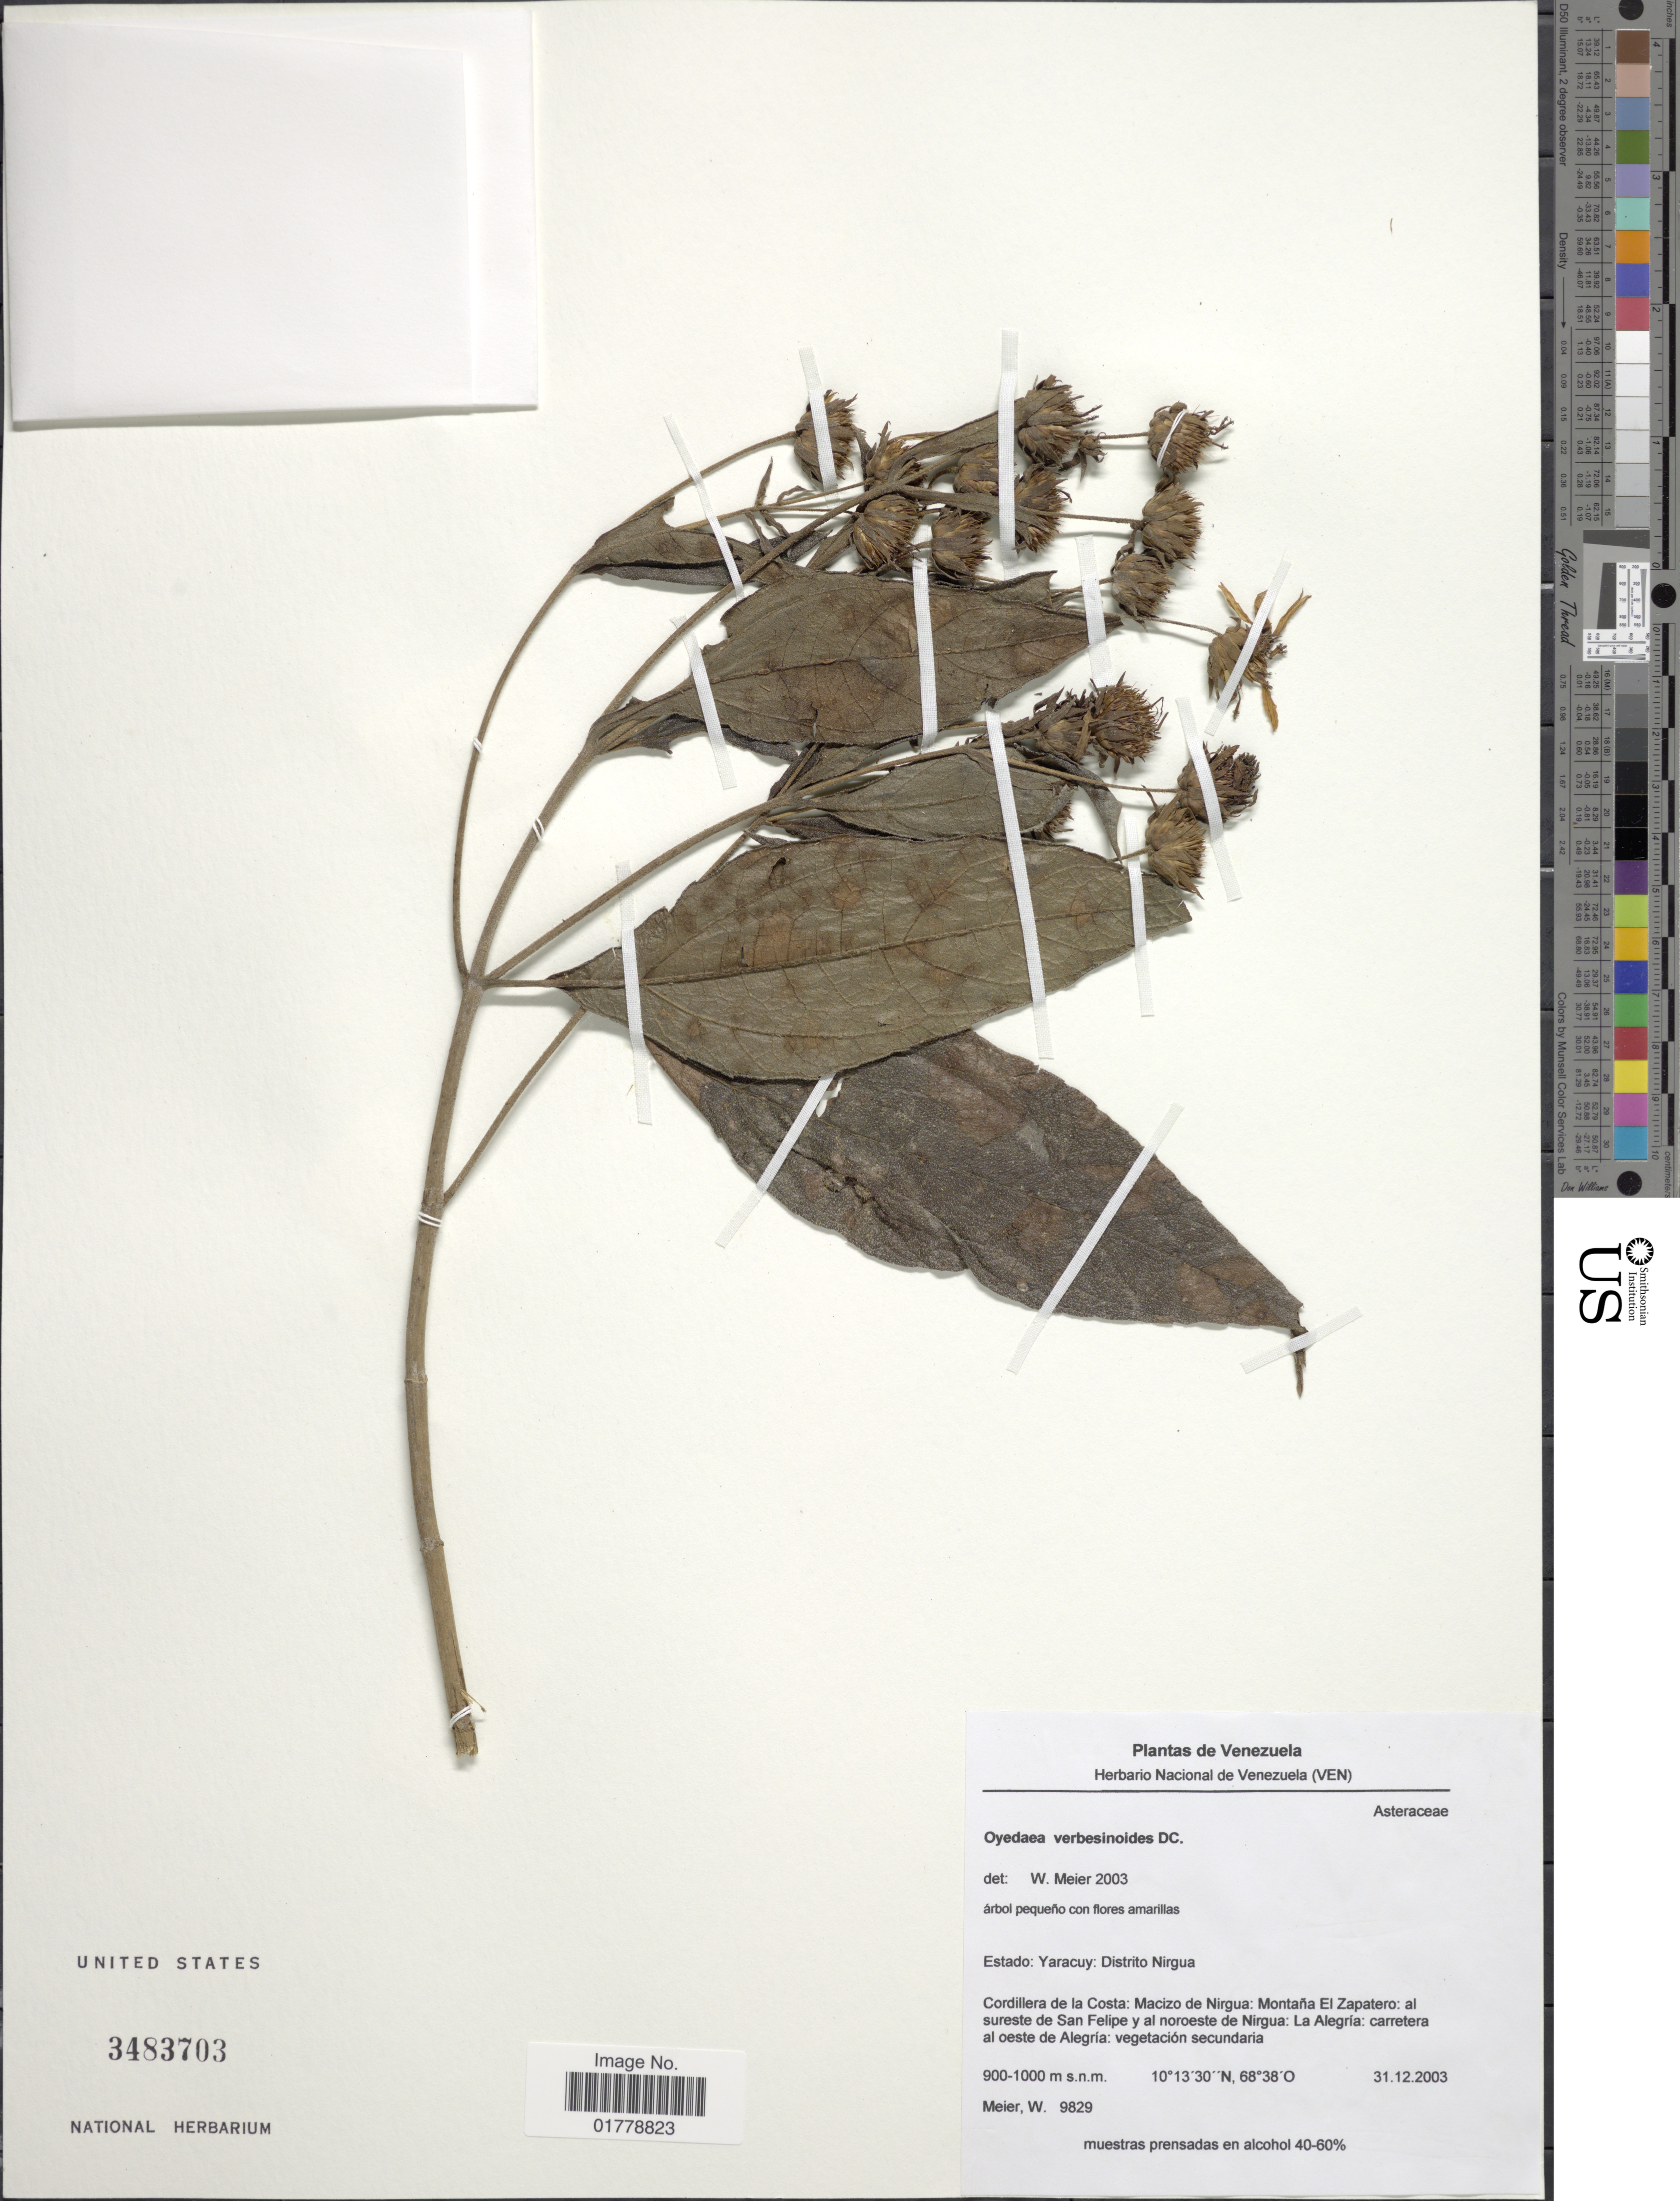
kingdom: Plantae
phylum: Tracheophyta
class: Magnoliopsida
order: Asterales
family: Asteraceae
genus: Oyedaea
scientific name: Oyedaea verbesinoides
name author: DC.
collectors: W. Meier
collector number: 9829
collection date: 2003-12-31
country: Venezuela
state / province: Yaracuy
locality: Estado: Yaracuy: Distrito Nirgua. Cordillera de la Costa: Macizo de Nirgua: Montaña El Zapatero: al sureste de San Felipe y al noroeste de Nirgua: La Alegría: carretera al oeste de Alegría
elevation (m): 900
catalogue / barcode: US 3483703